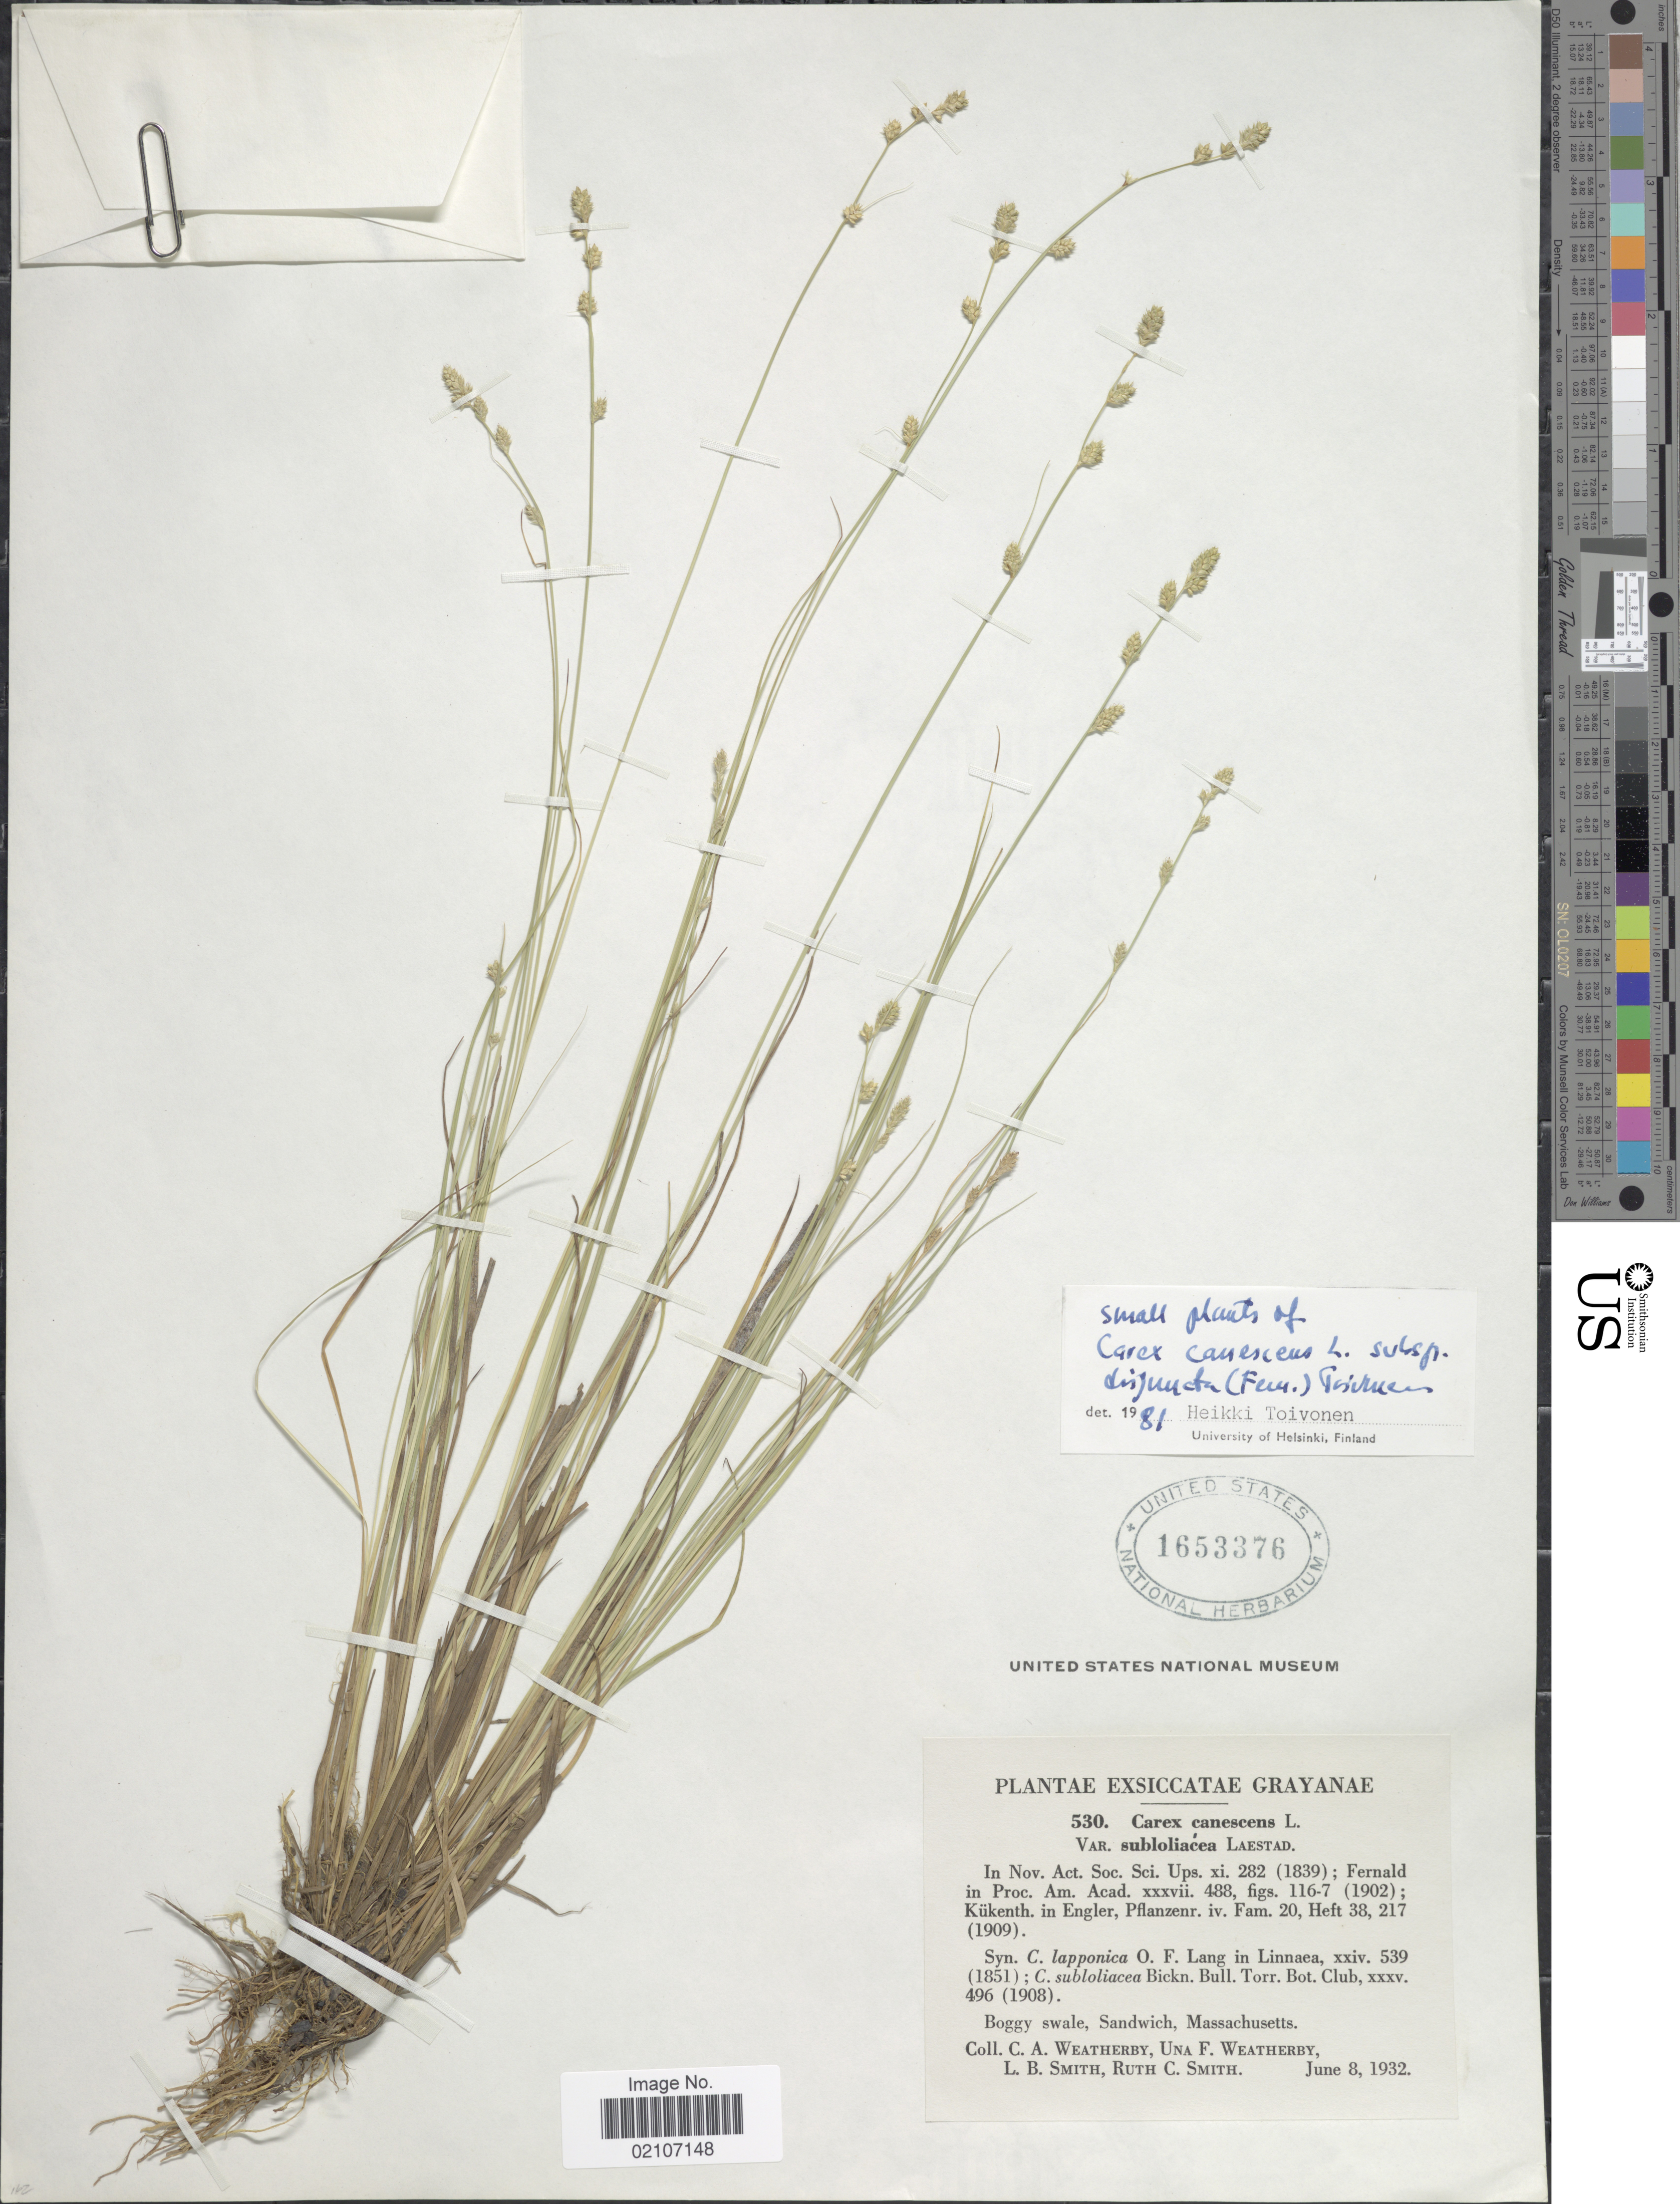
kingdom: Plantae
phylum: Tracheophyta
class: Liliopsida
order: Poales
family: Cyperaceae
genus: Carex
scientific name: Carex canescens var. disjuncta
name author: Fernald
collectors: C. A. Weatherby, U. Weatherby, L. Smith & R. C. Smith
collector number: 530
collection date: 1932-06-08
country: United States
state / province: Massachusetts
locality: Boggy swale, Sandwich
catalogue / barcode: US 1653376